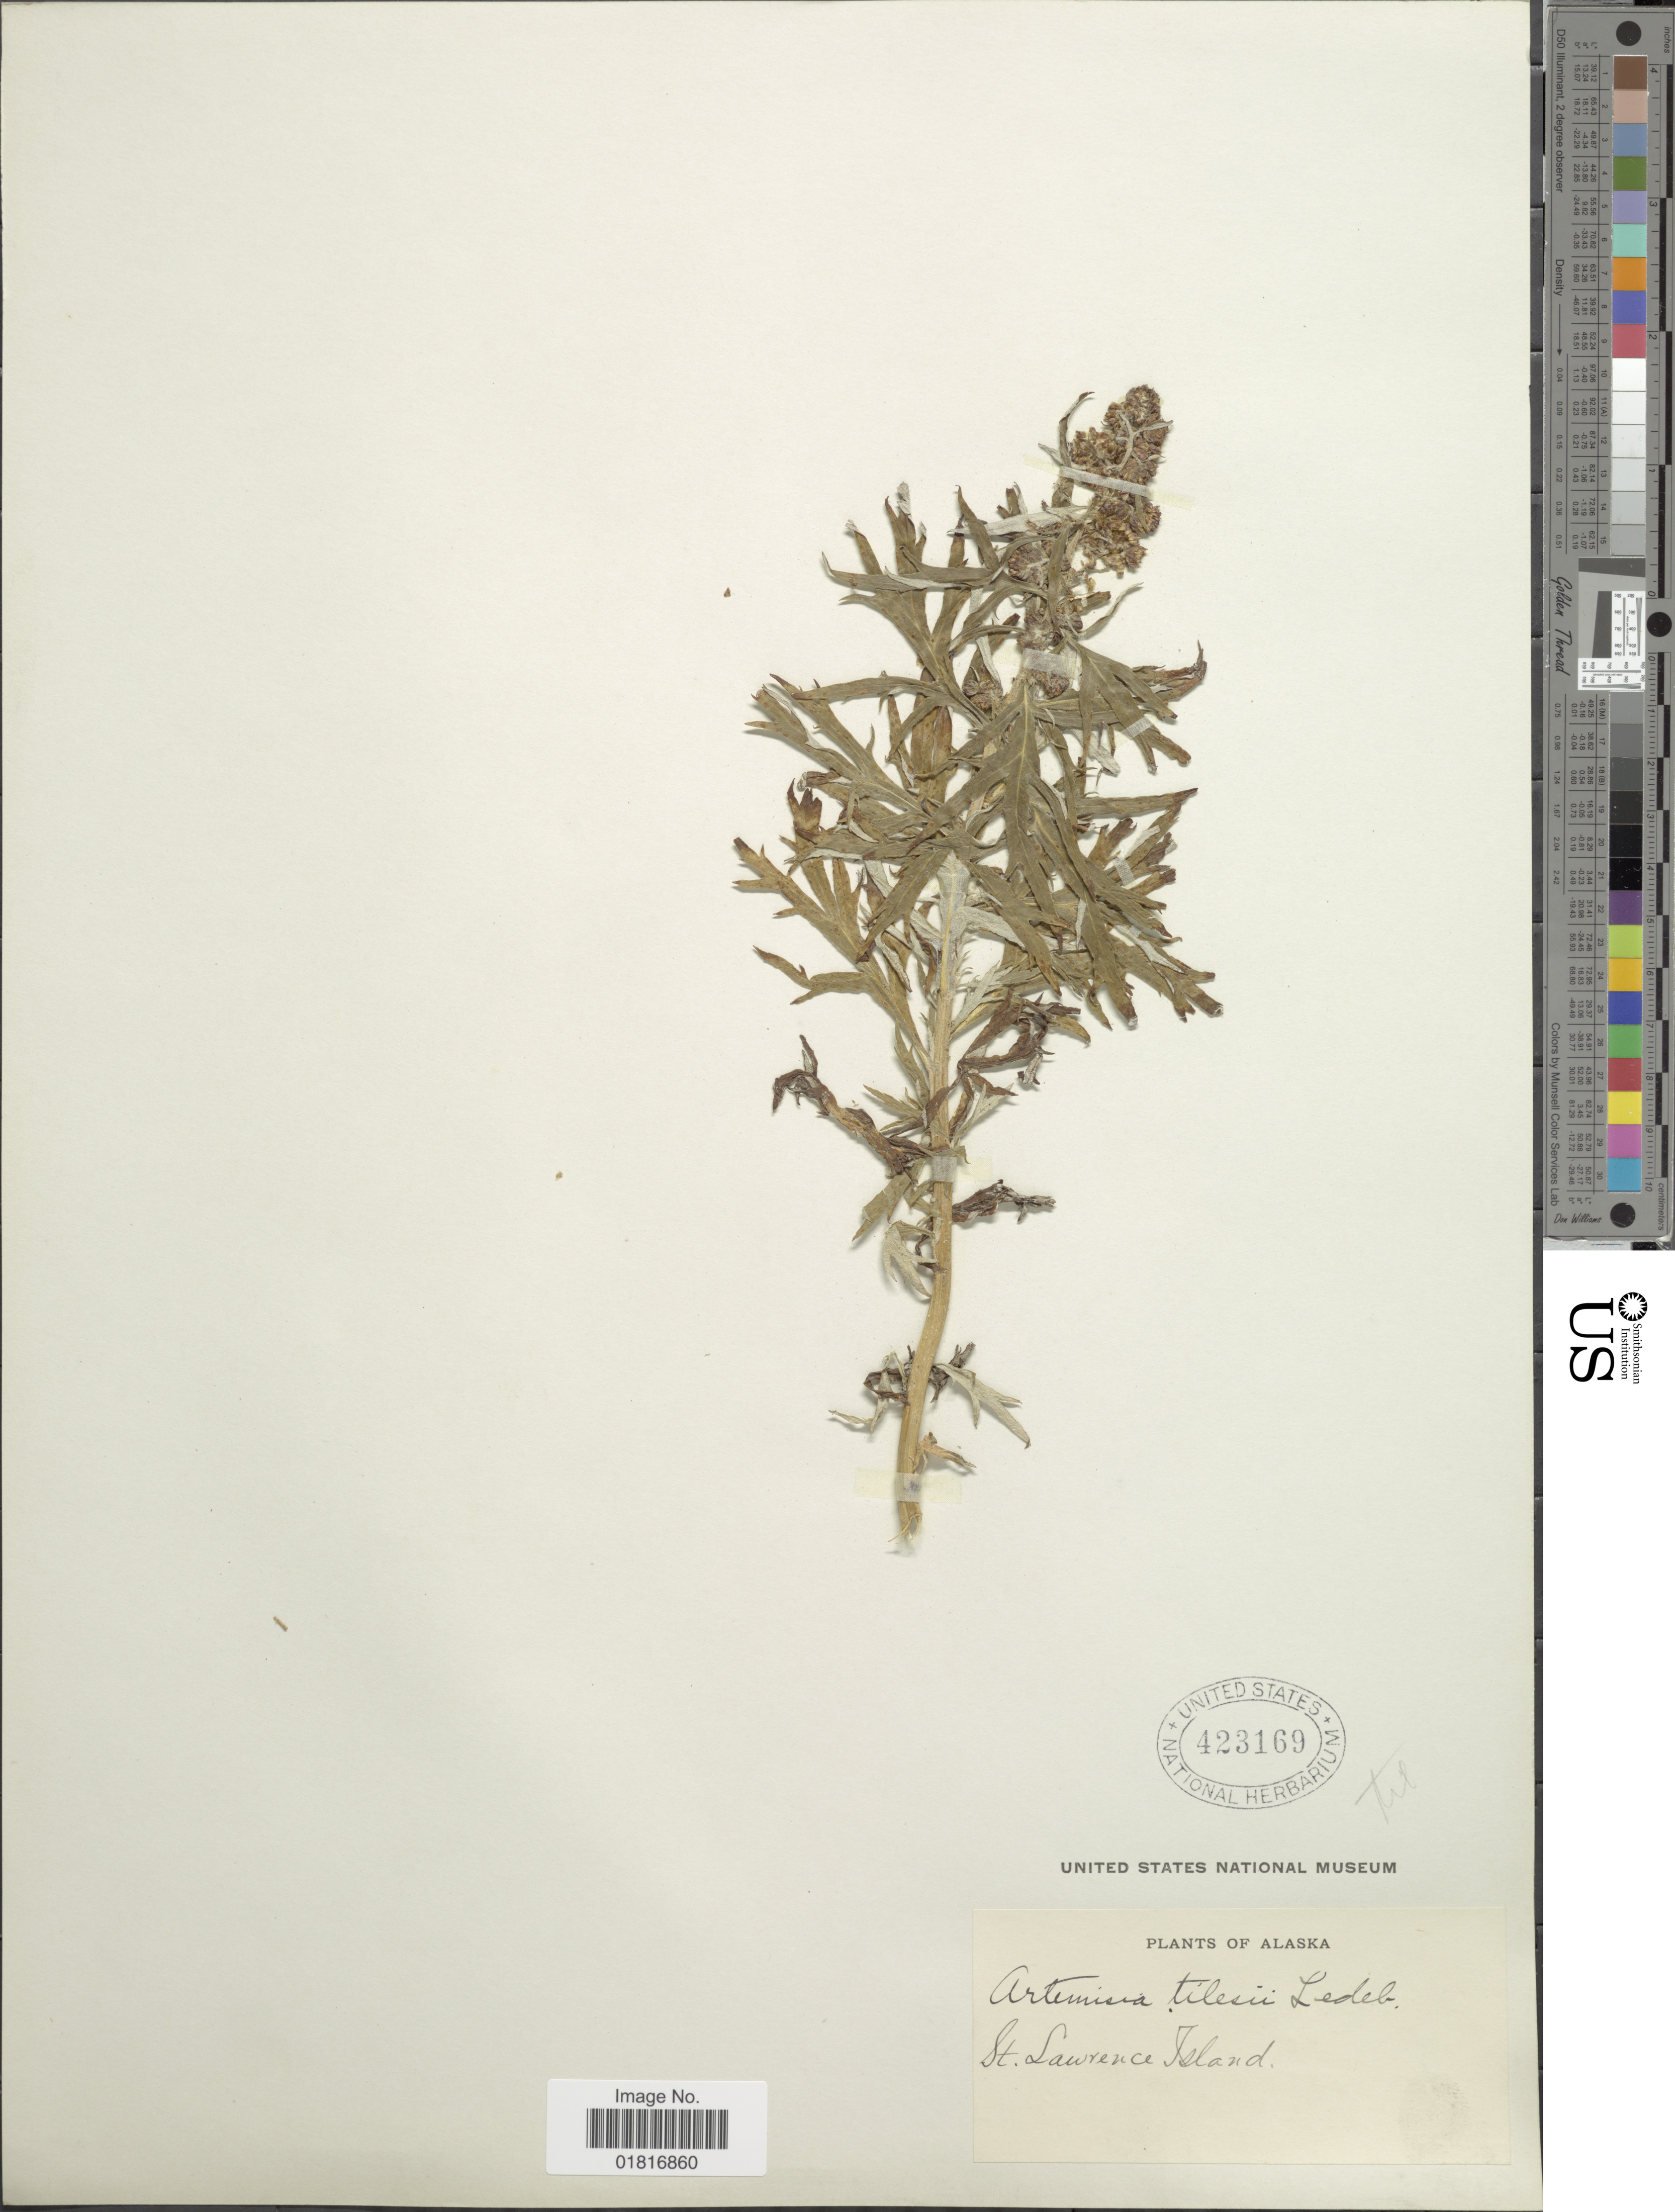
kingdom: Plantae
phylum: Tracheophyta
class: Magnoliopsida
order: Asterales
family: Asteraceae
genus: Artemisia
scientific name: Artemisia tilesii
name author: Ledeb.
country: United States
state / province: Alaska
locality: St. Lawrence Island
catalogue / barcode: US 423169